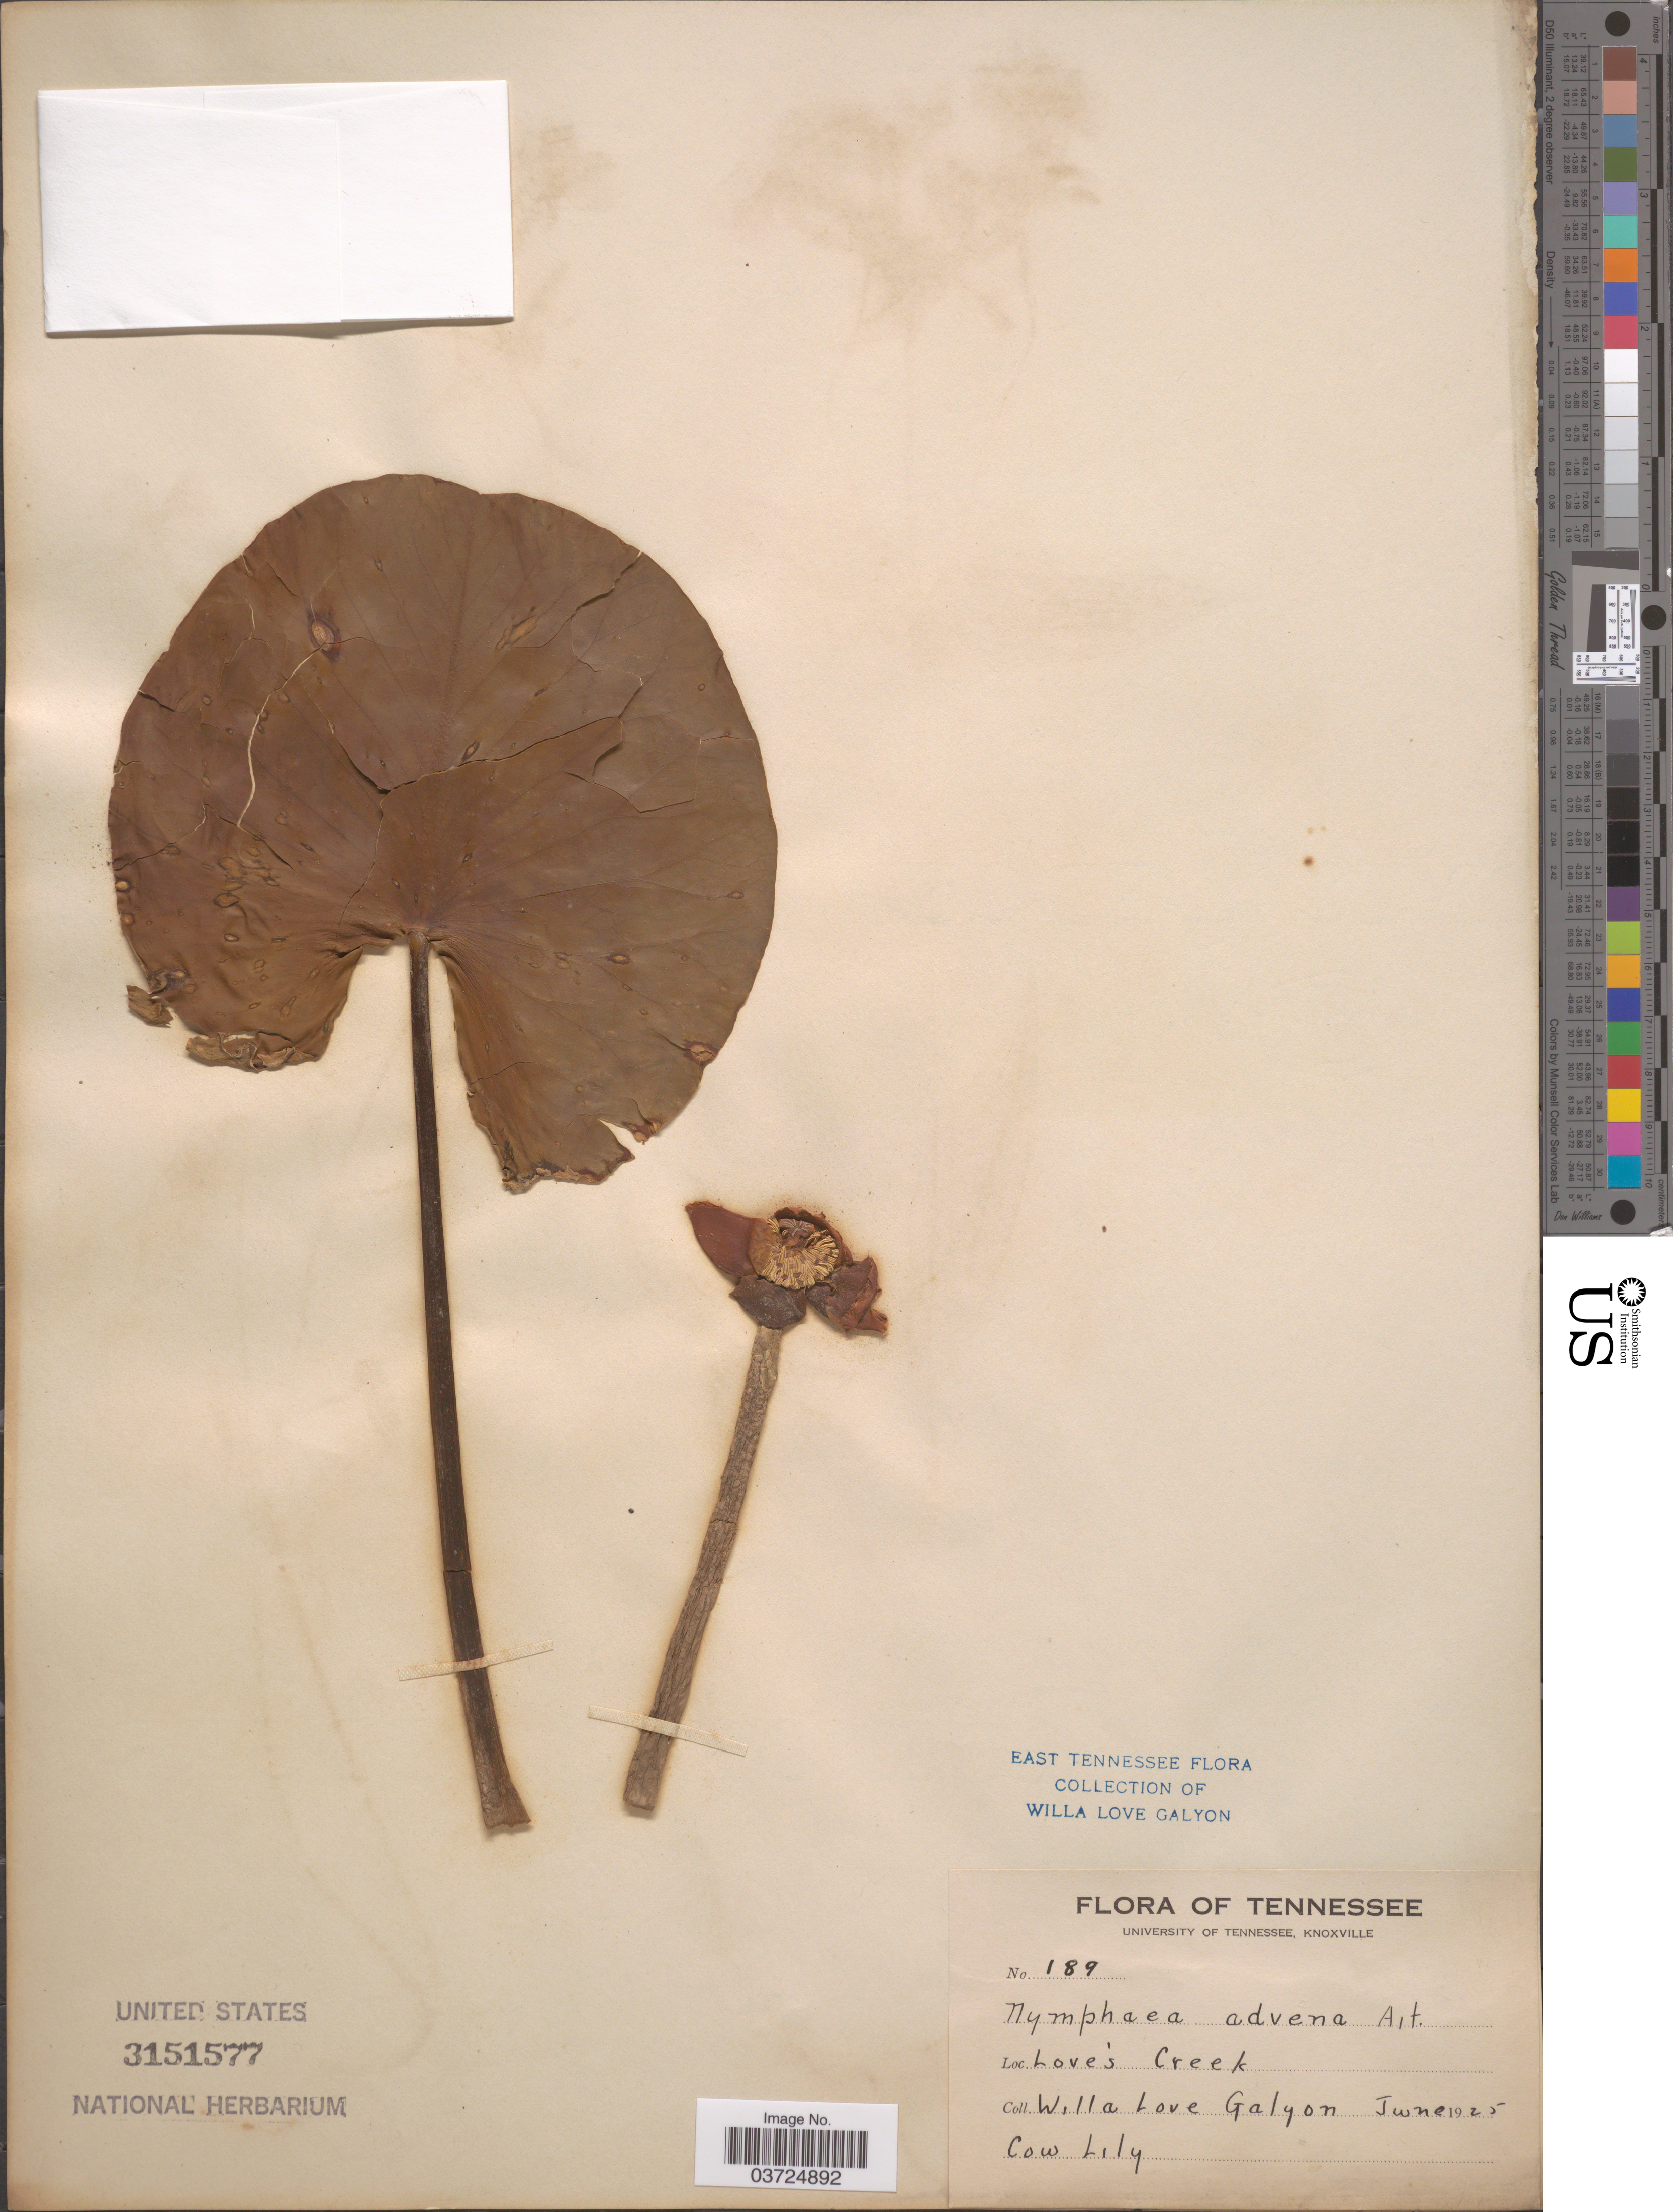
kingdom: Plantae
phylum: Tracheophyta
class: Magnoliopsida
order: Nymphaeales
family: Nymphaeaceae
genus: Nymphaea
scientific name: Nymphaea advena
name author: Aiton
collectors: W. Galyon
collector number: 189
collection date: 1925-06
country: United States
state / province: Tennessee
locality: Love's Creek.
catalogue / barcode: US 3151577